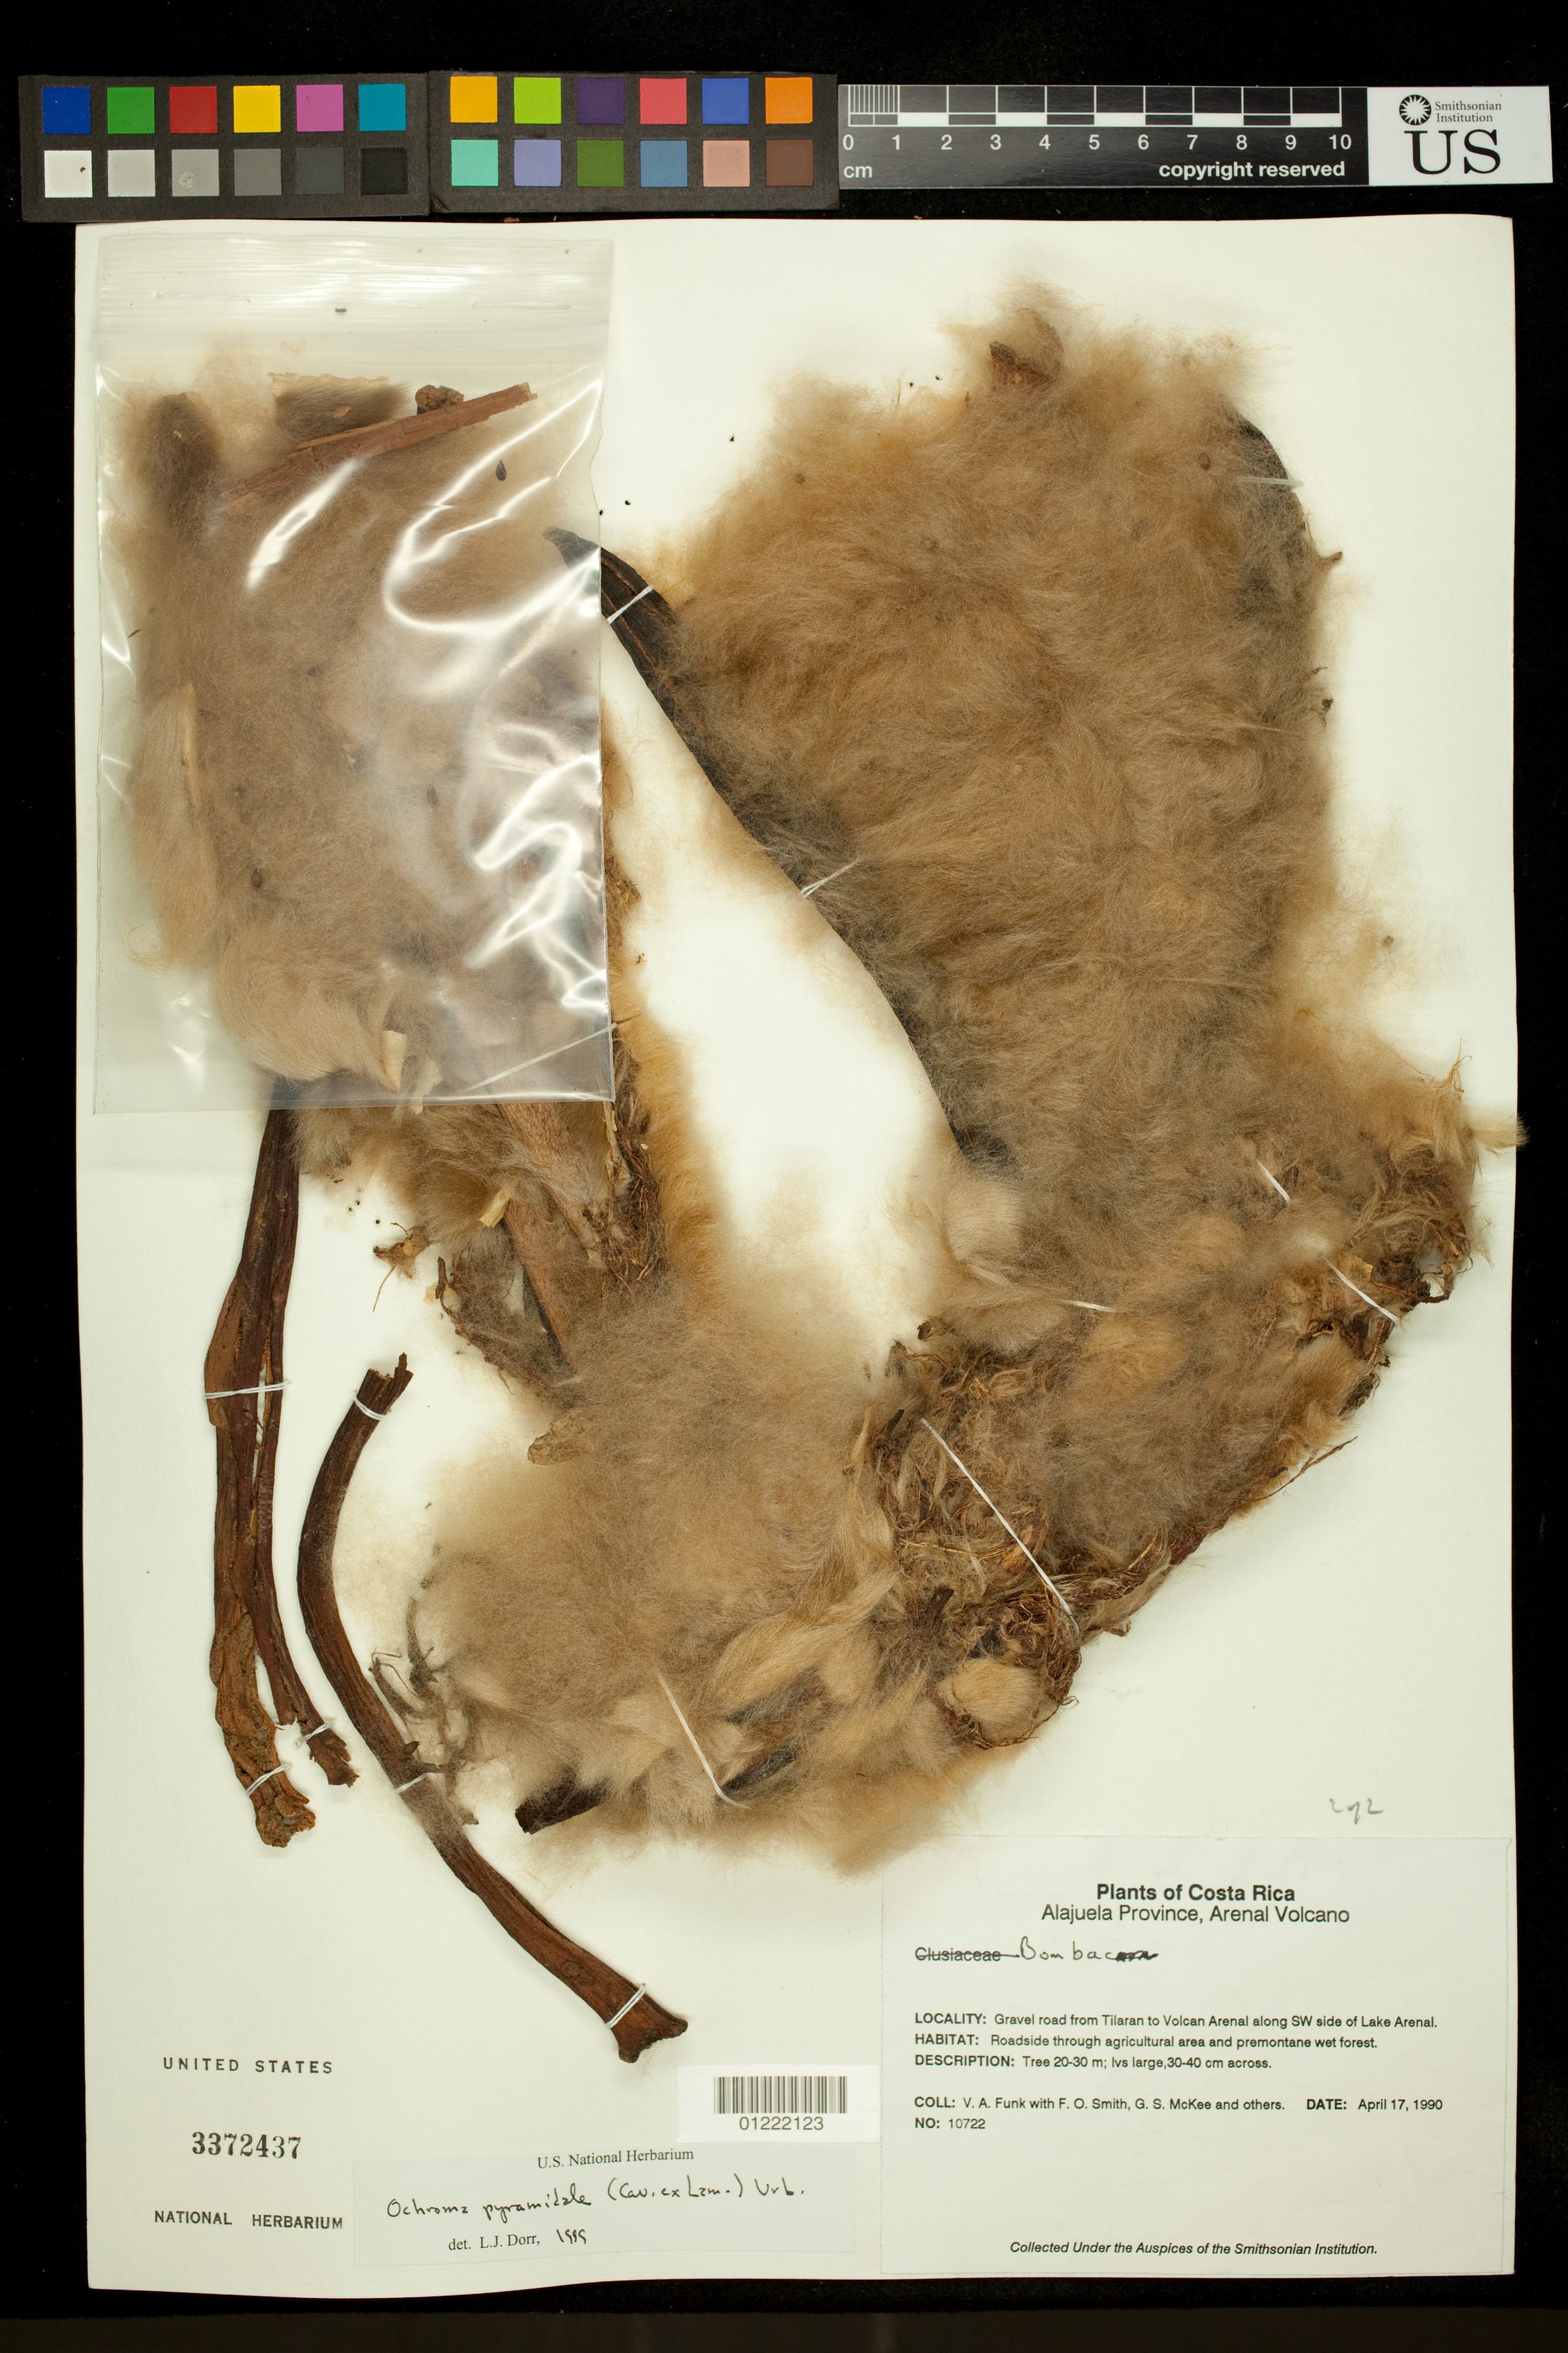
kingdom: Plantae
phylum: Tracheophyta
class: Magnoliopsida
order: Malvales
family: Malvaceae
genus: Ochroma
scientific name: Ochroma pyramidale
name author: (Cav. ex Lam.) Urb.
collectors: V. Funk, F. Smith & G. S. McKee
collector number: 10722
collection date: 1990-04-17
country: Costa Rica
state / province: Alajuela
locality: Arenal Volcano: Gravel road from Tilaran to Volcan Arenal along SW side of Lake Arenal.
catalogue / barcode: US 3372437